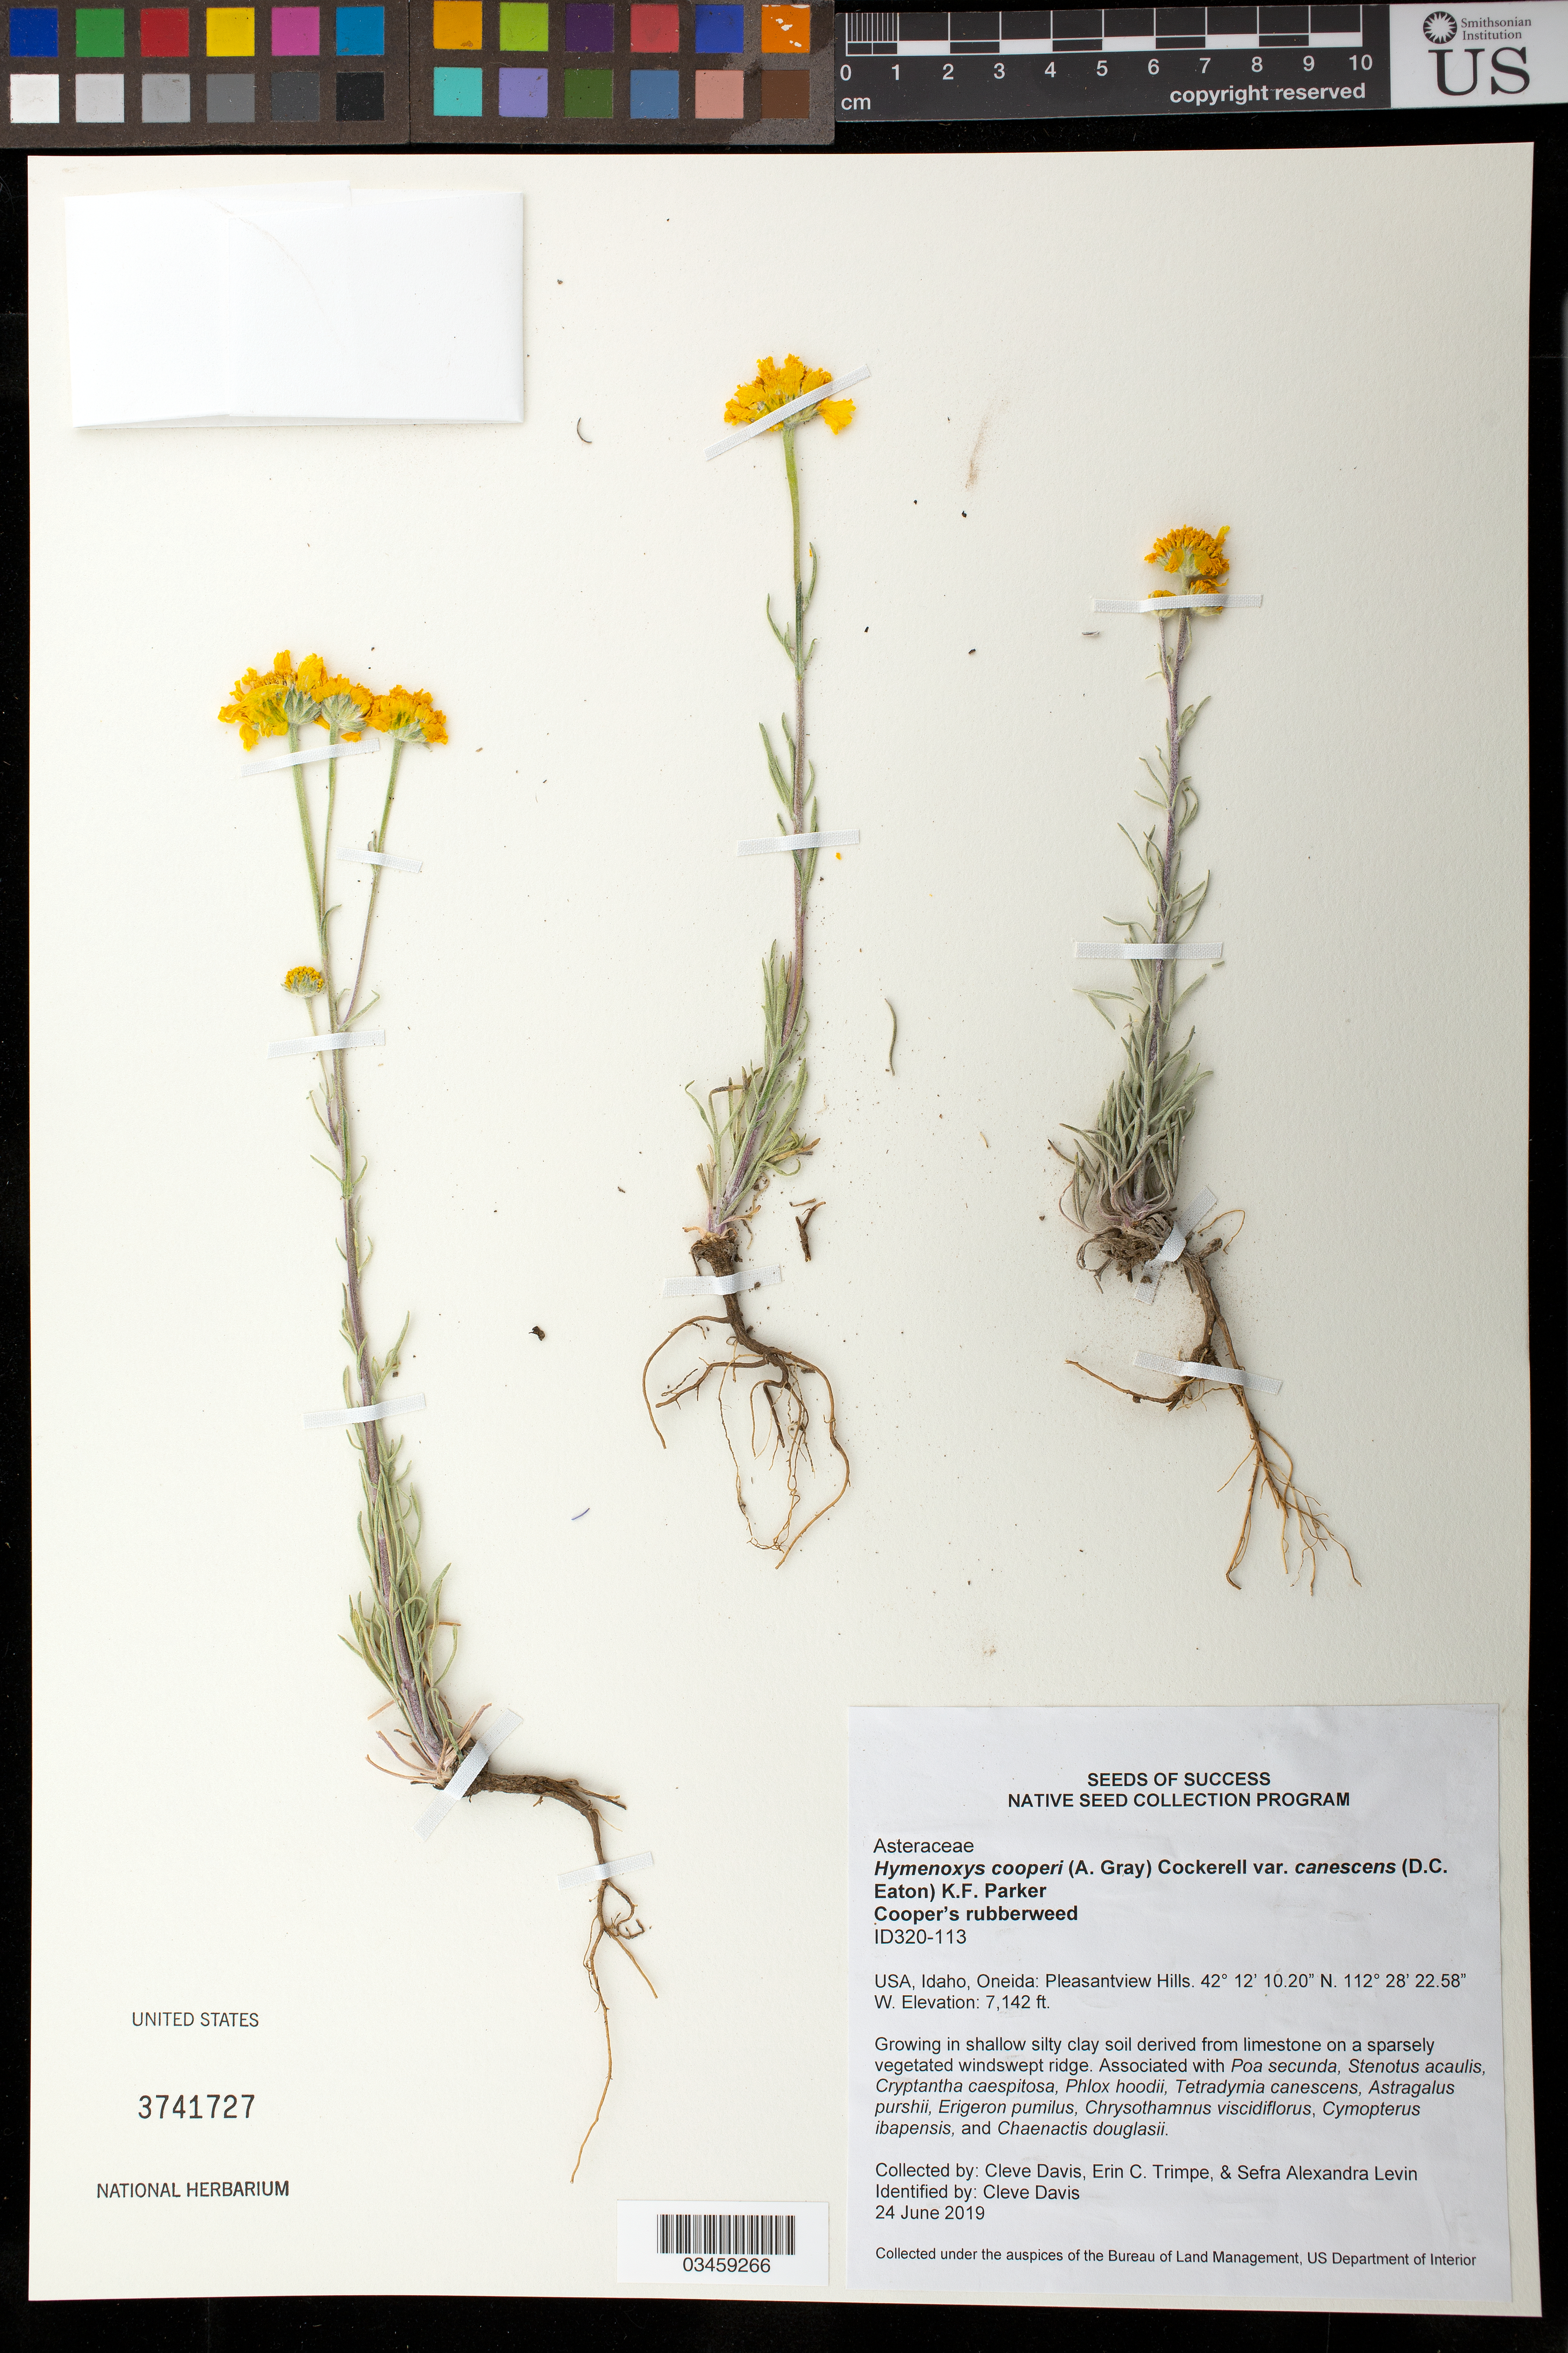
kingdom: Plantae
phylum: Tracheophyta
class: Magnoliopsida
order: Asterales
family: Asteraceae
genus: Hymenoxys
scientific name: Hymenoxys cooperi var. canescens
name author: (D.C. Eaton) Parker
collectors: C. Davis, E. Trimpe & S. Levin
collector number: ID320-113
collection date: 2019-06-24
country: United States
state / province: Idaho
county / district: Oneida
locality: Pleasantview Hills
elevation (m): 2177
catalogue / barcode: US 3741727